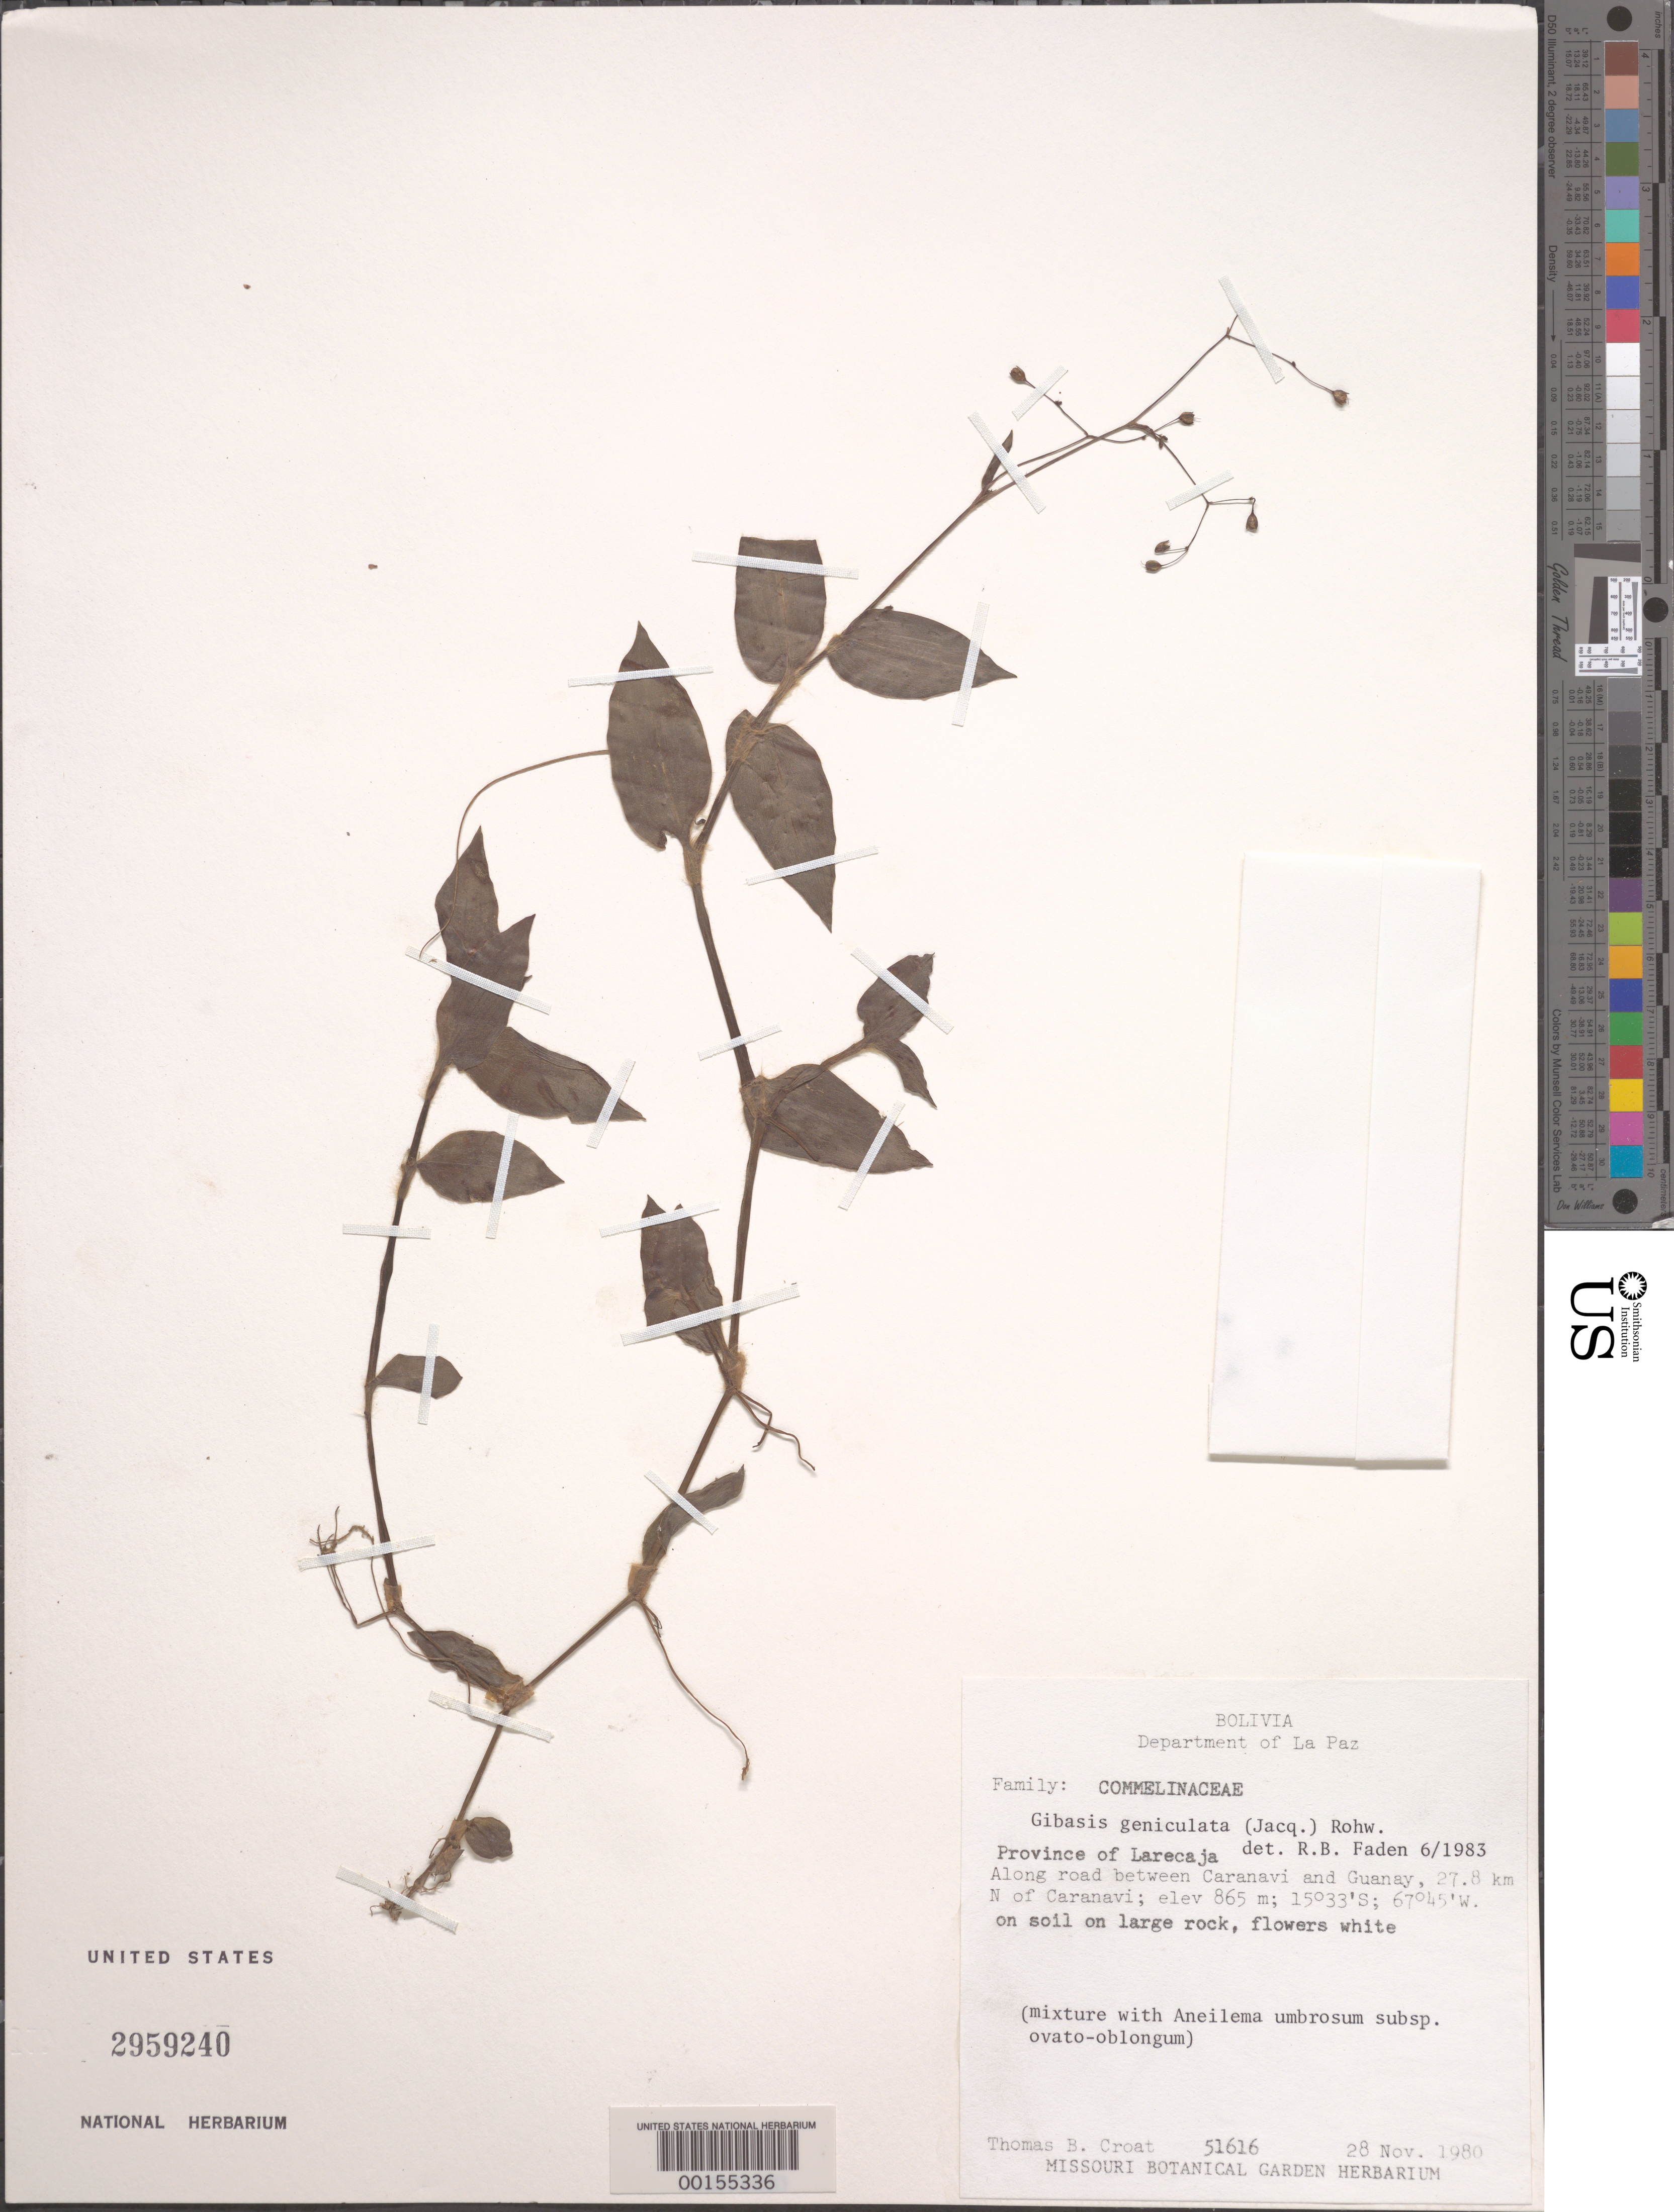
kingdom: Plantae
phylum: Tracheophyta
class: Liliopsida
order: Commelinales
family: Commelinaceae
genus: Gibasis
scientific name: Gibasis geniculata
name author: (Jacq.) Rohweder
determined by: Faden, Robert B., (US), Smithsonian Institution - National Museum of Natural History (UNITED STATES)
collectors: T. B. Croat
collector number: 51616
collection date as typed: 28 Nov 1980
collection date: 1980-11-28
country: Bolivia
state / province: La Paz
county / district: Larecaja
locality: Between Caranavi and Guanay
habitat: Soil on rock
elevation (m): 865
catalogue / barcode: US 2959240